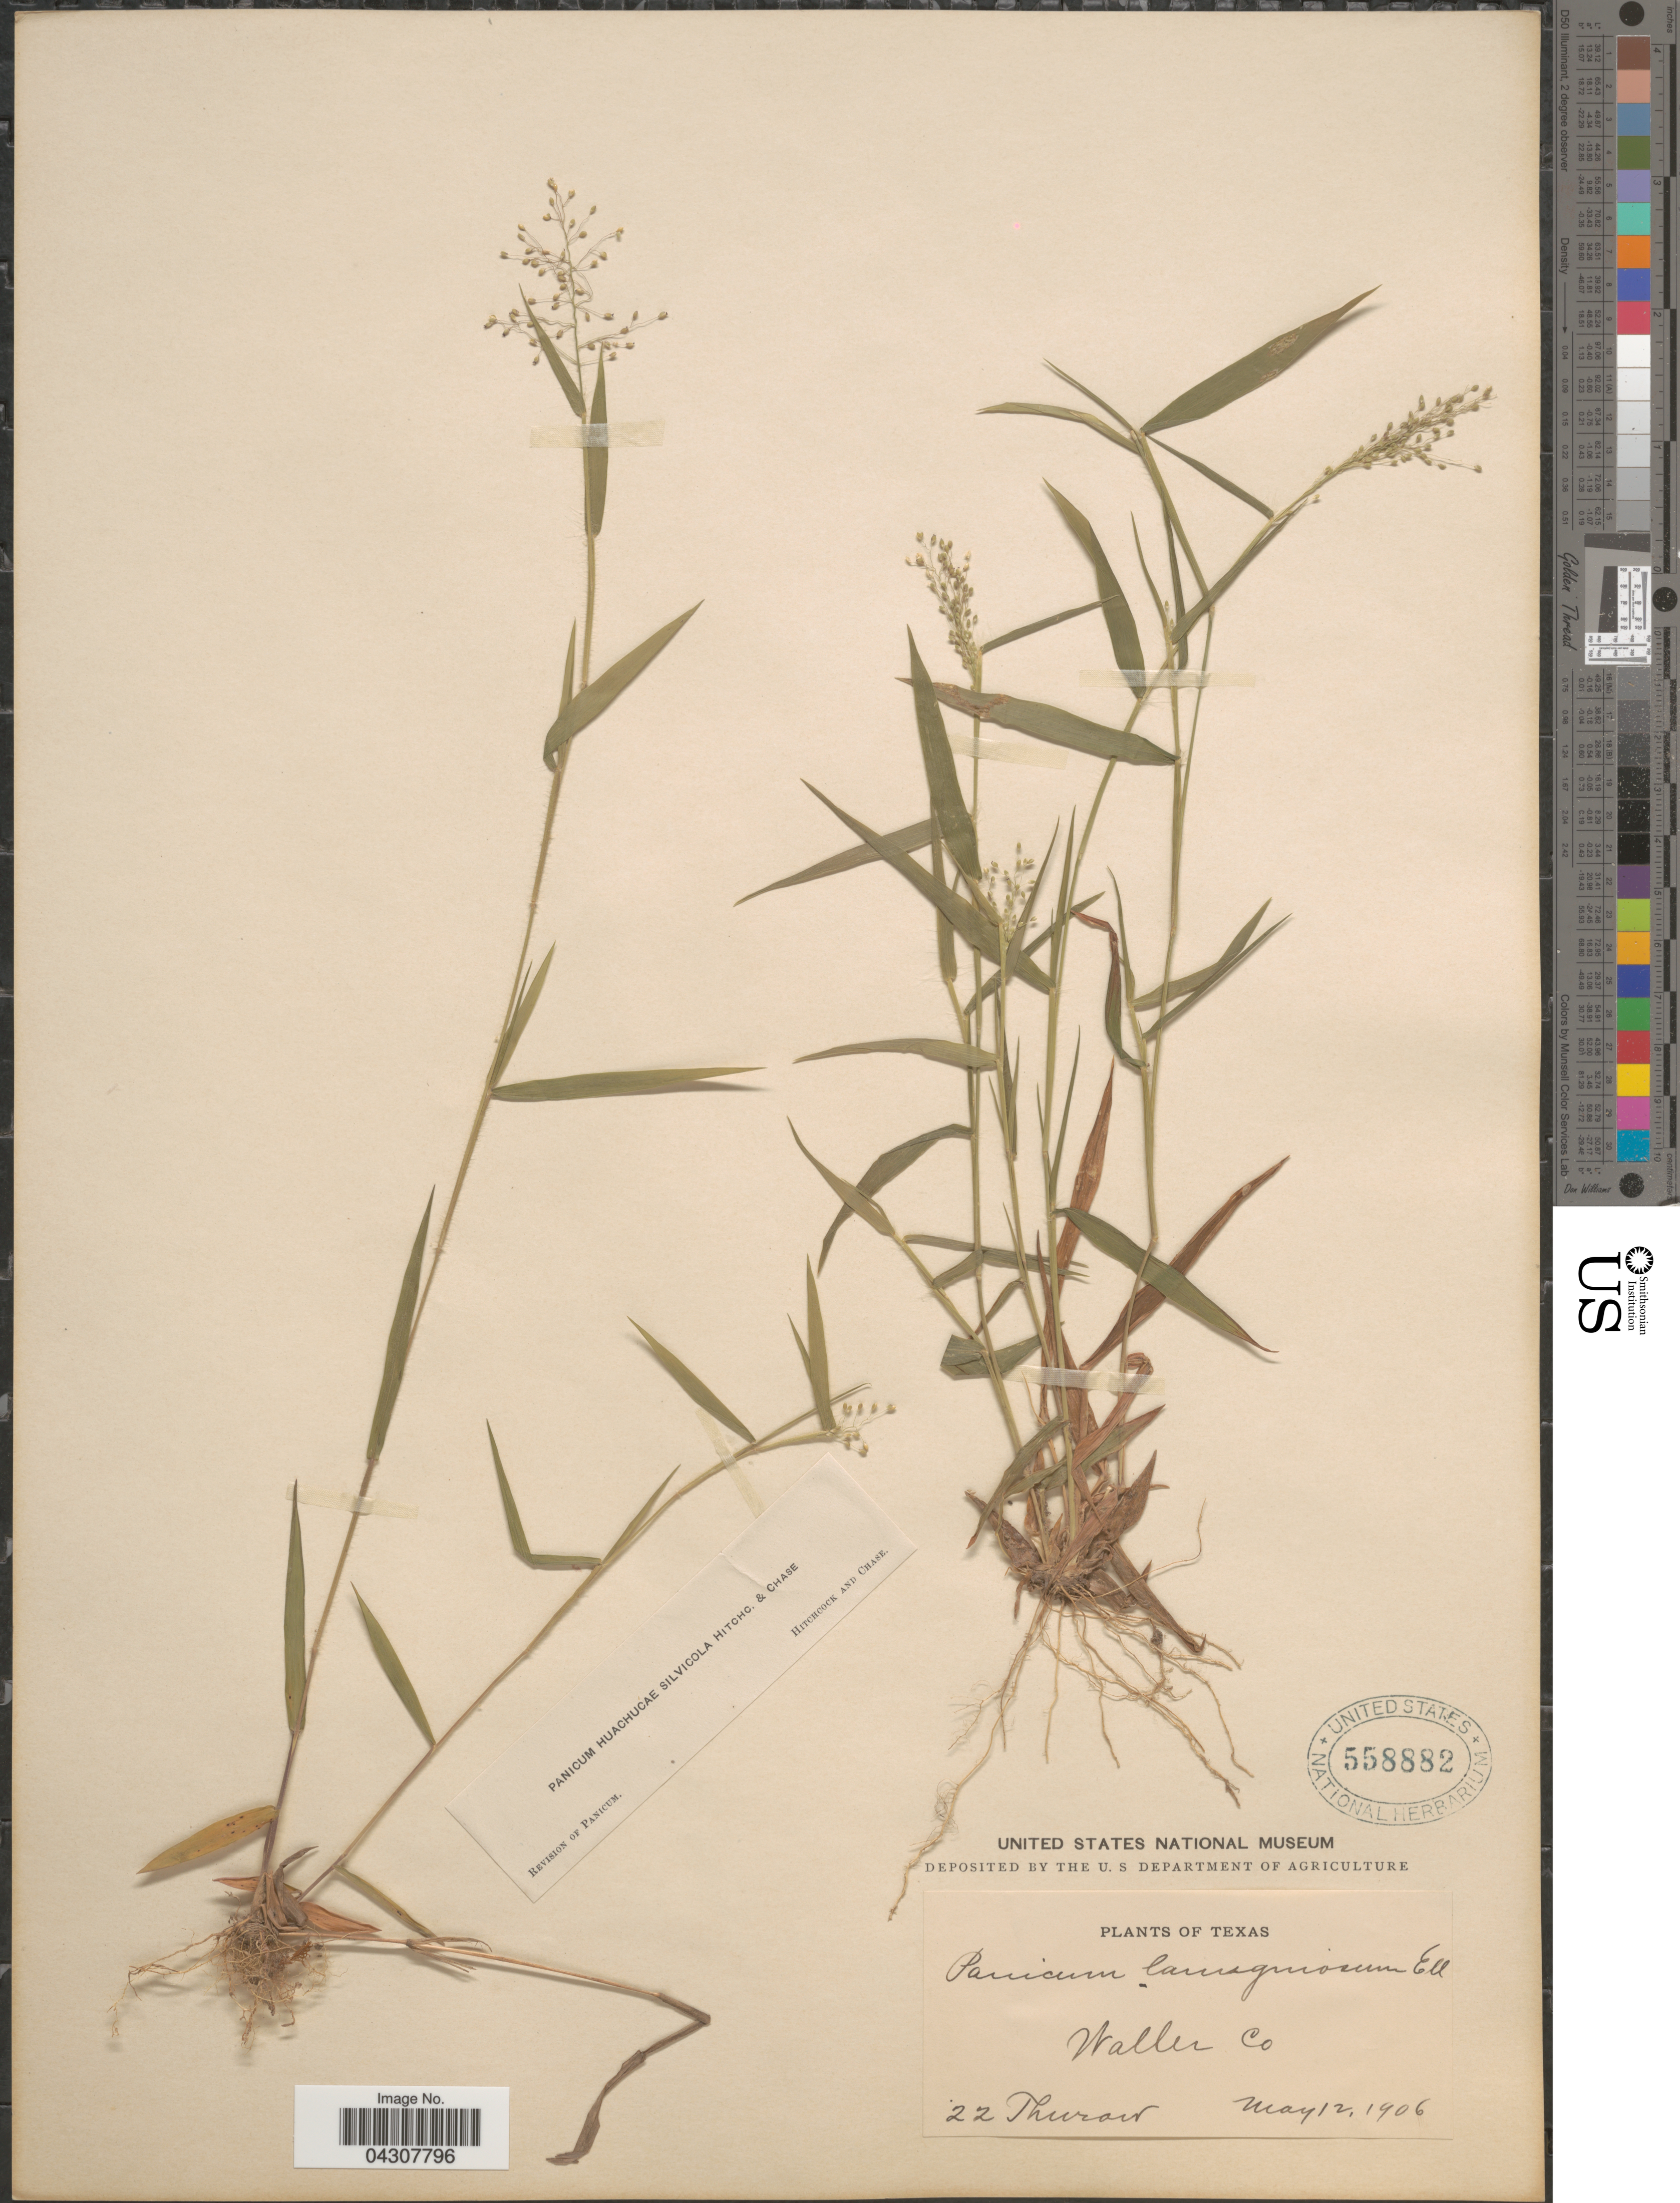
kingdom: Plantae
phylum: Tracheophyta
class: Liliopsida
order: Poales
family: Poaceae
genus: Dichanthelium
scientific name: Dichanthelium acuminatum var. acuminatum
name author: (Sw.) Gould & C.A. Clark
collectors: Thurow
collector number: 22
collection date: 1906-05-12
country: United States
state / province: Texas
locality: Waller Co.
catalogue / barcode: US 558882